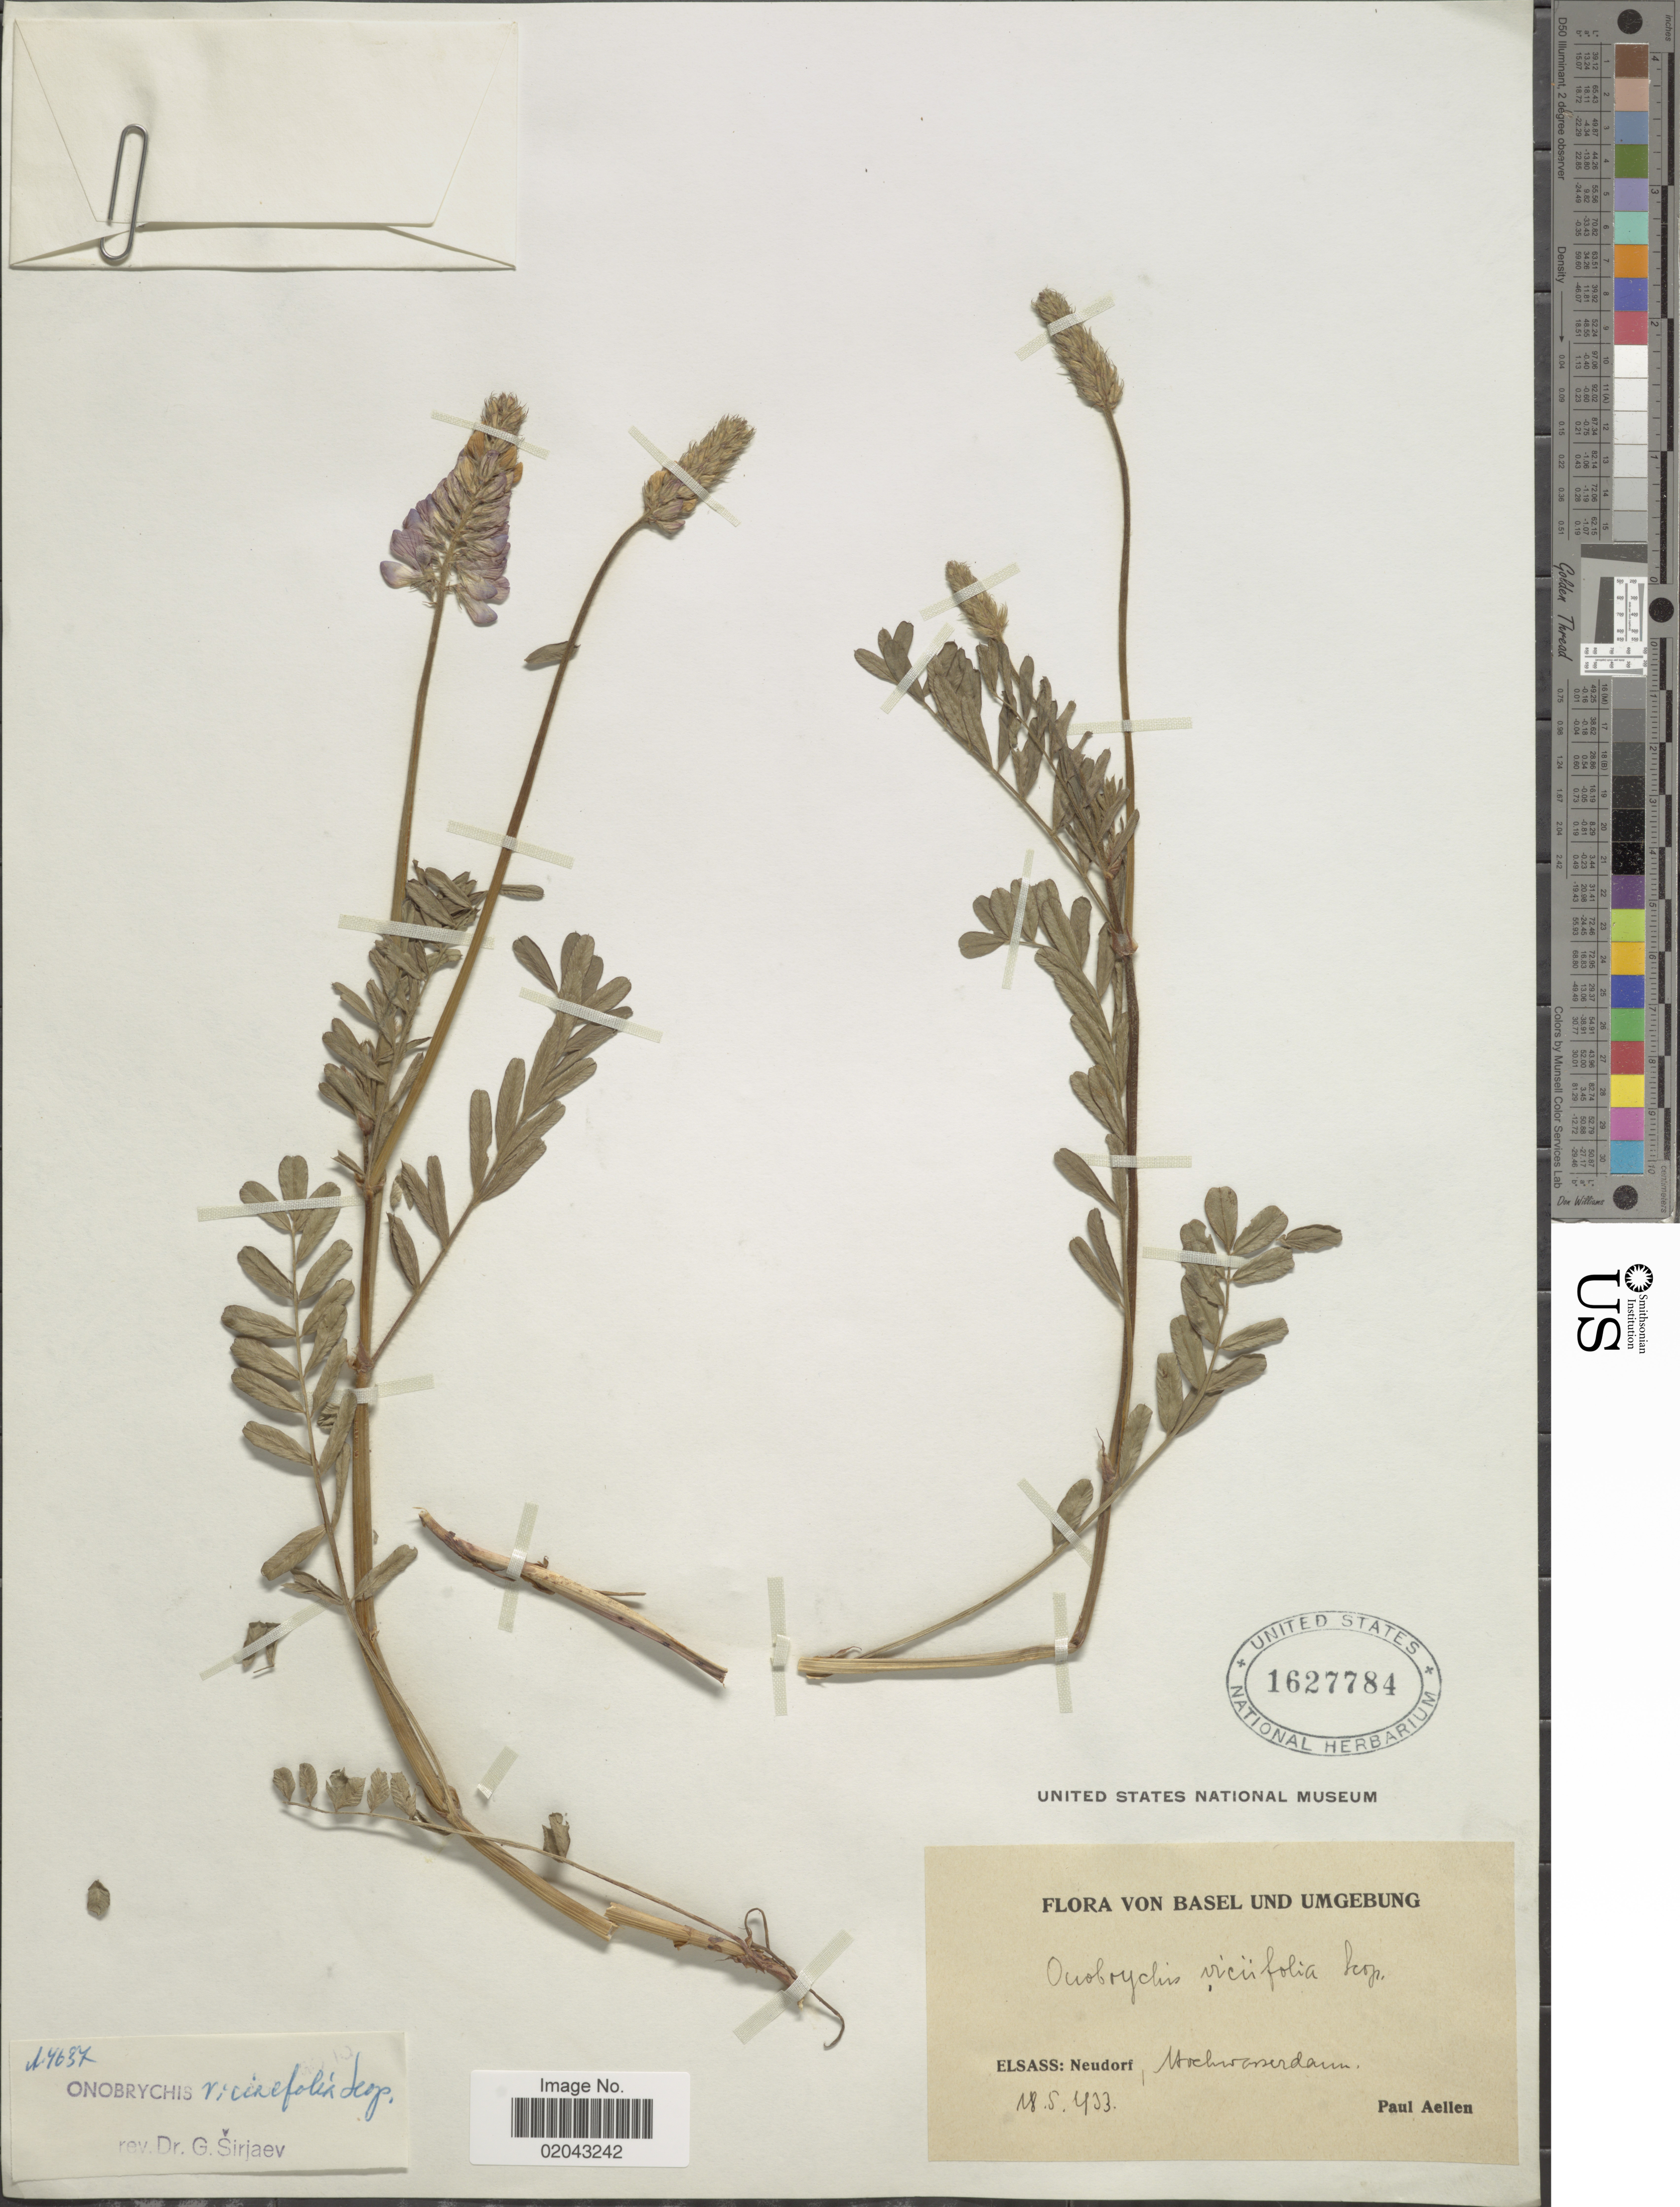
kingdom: Plantae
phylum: Tracheophyta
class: Magnoliopsida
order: Fabales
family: Fabaceae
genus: Onobrychis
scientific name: Onobrychis viciaefolia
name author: Trautv.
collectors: P. Aellen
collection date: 1933-05-18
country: France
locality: Basel und Umgebung, Elsass: neudorf, Hochwasserdaun [interpreted].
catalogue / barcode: US 1627784